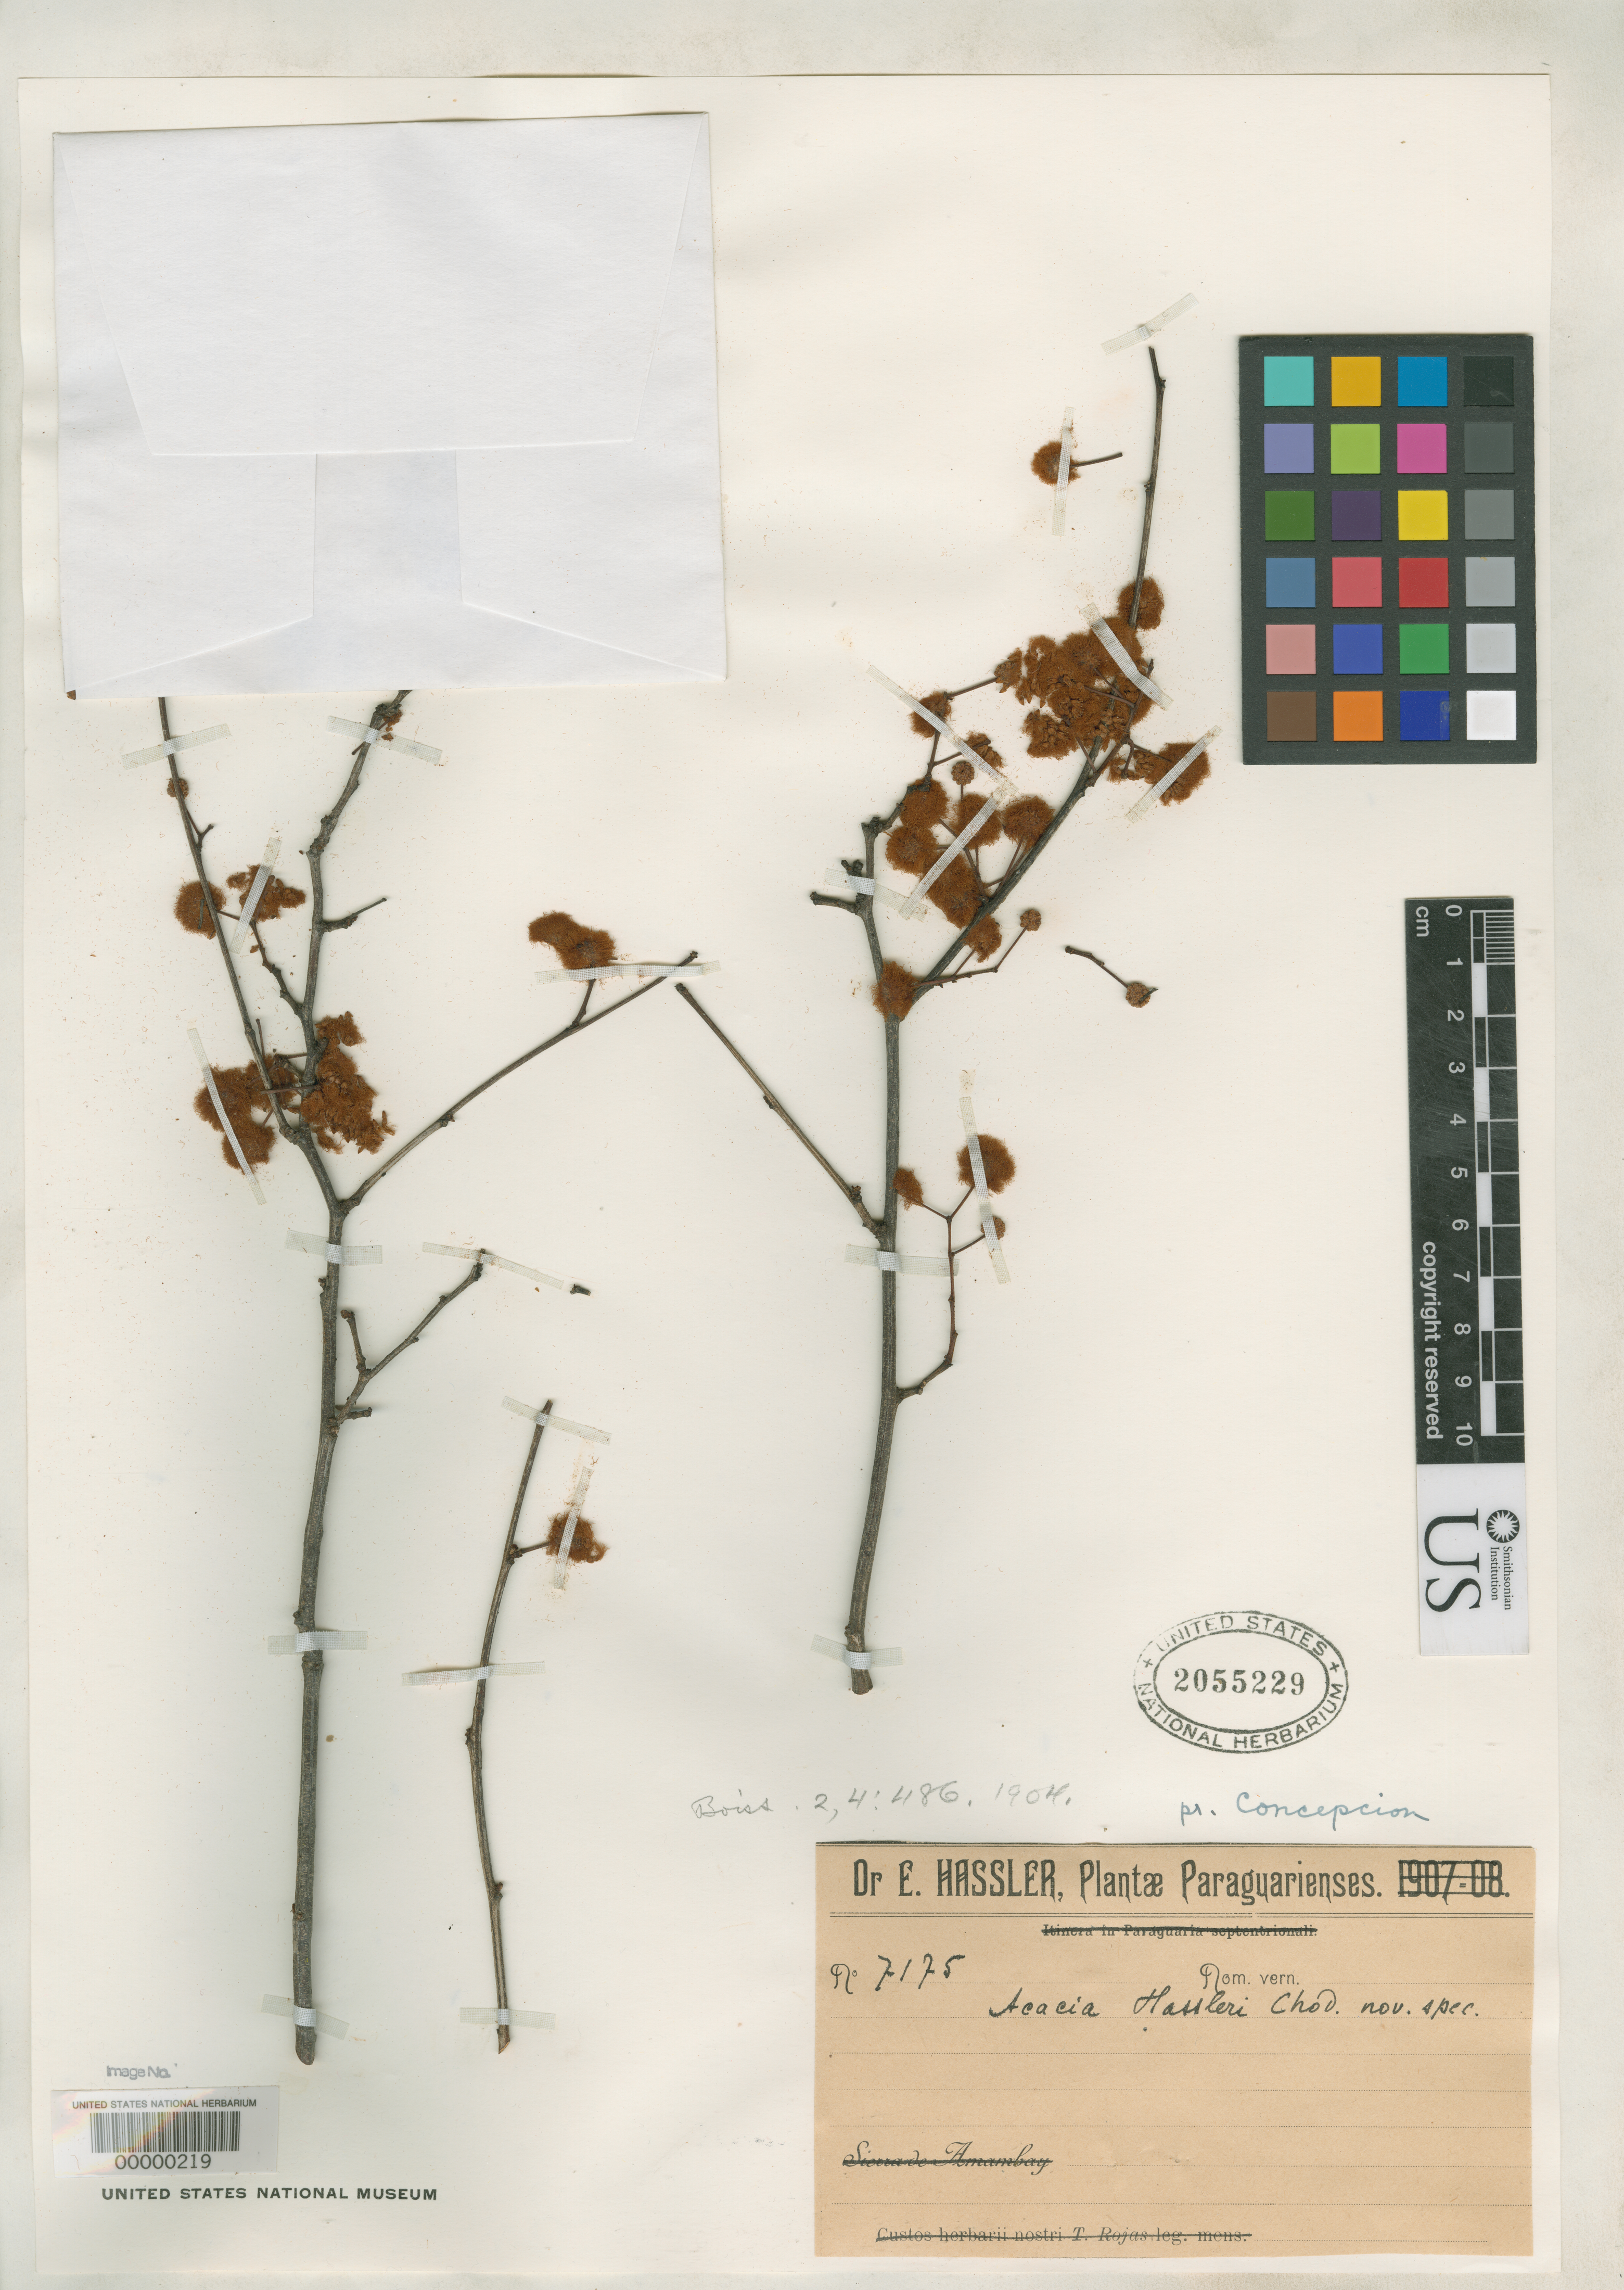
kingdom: Plantae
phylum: Tracheophyta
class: Magnoliopsida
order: Fabales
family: Fabaceae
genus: Acacia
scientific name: Acacia hassleri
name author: Chodat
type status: Isotype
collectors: E. Hassler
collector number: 7175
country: Paraguay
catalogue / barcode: US 2055229